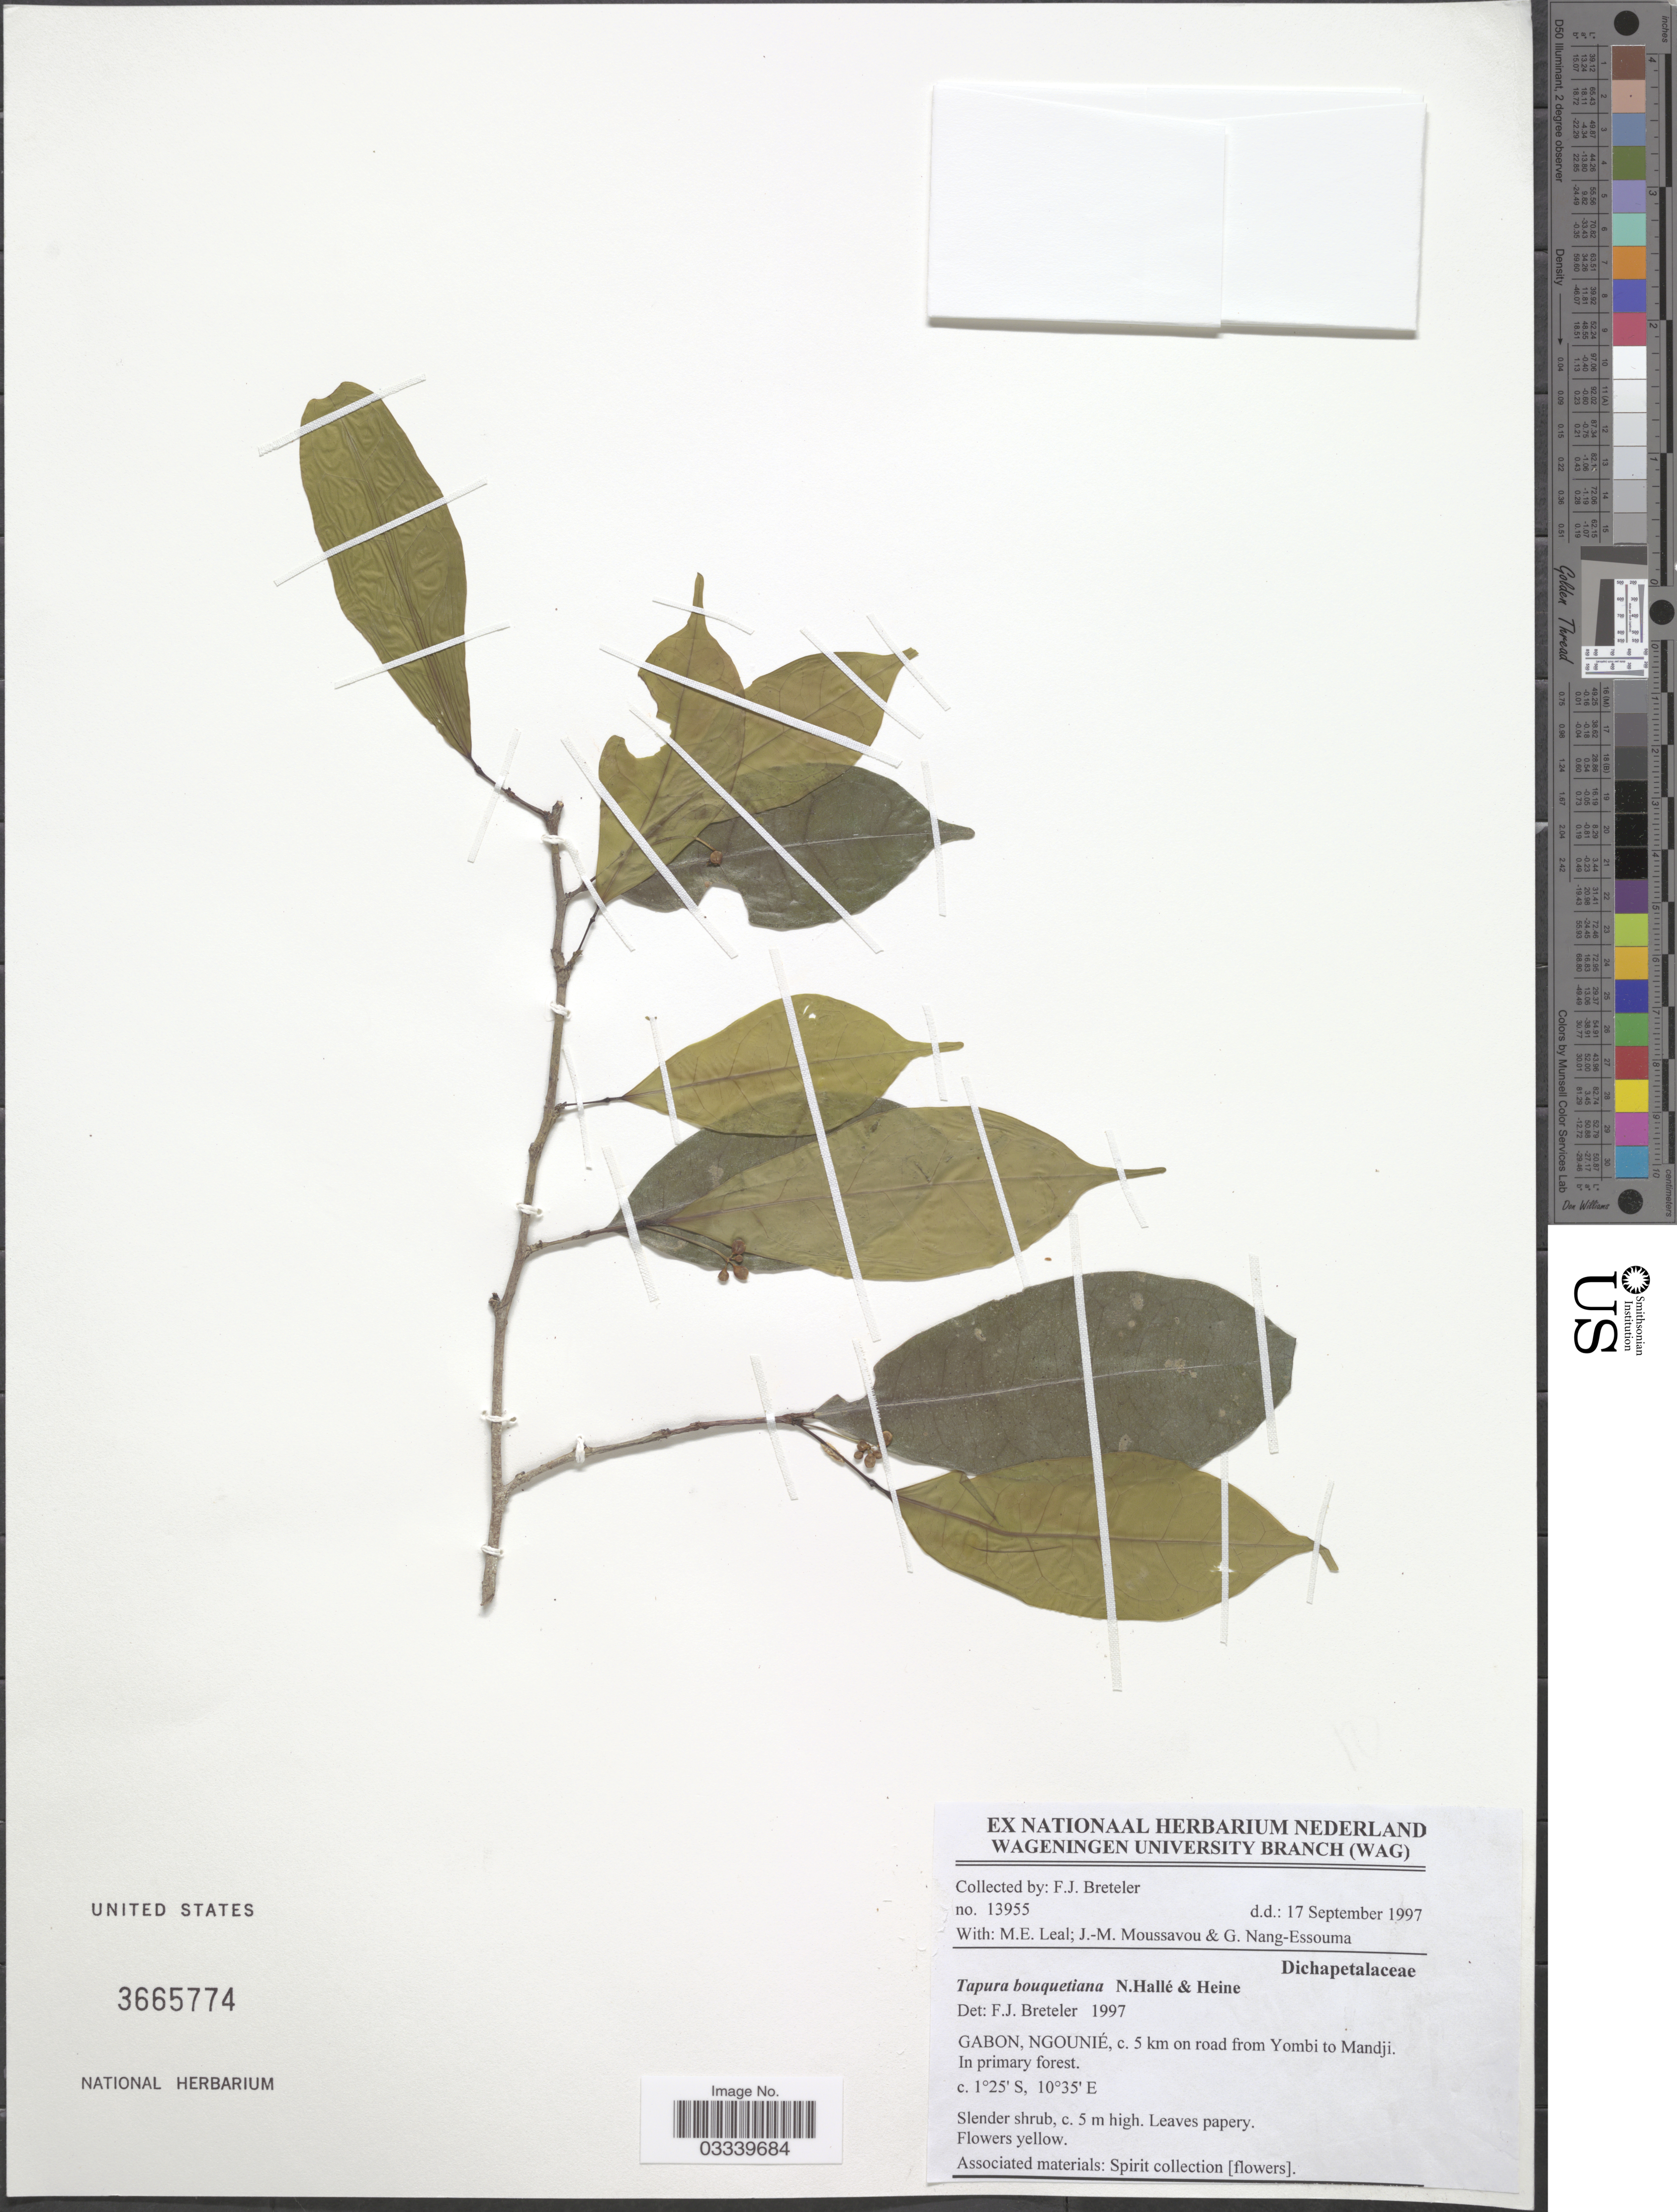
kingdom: Plantae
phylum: Tracheophyta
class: Magnoliopsida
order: Malpighiales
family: Dichapetalaceae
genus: Tapura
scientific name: Tapura bouquetiana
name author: N. Hallé & Heine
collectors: F. J. Breteler, M. E. Leal, J. Moussavou & G. Nang-Essouma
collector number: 13955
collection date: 1977-09-17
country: Gabon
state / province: Ngounie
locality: C. 5 km on road from Yombi to Mandji.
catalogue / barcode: US 3665774